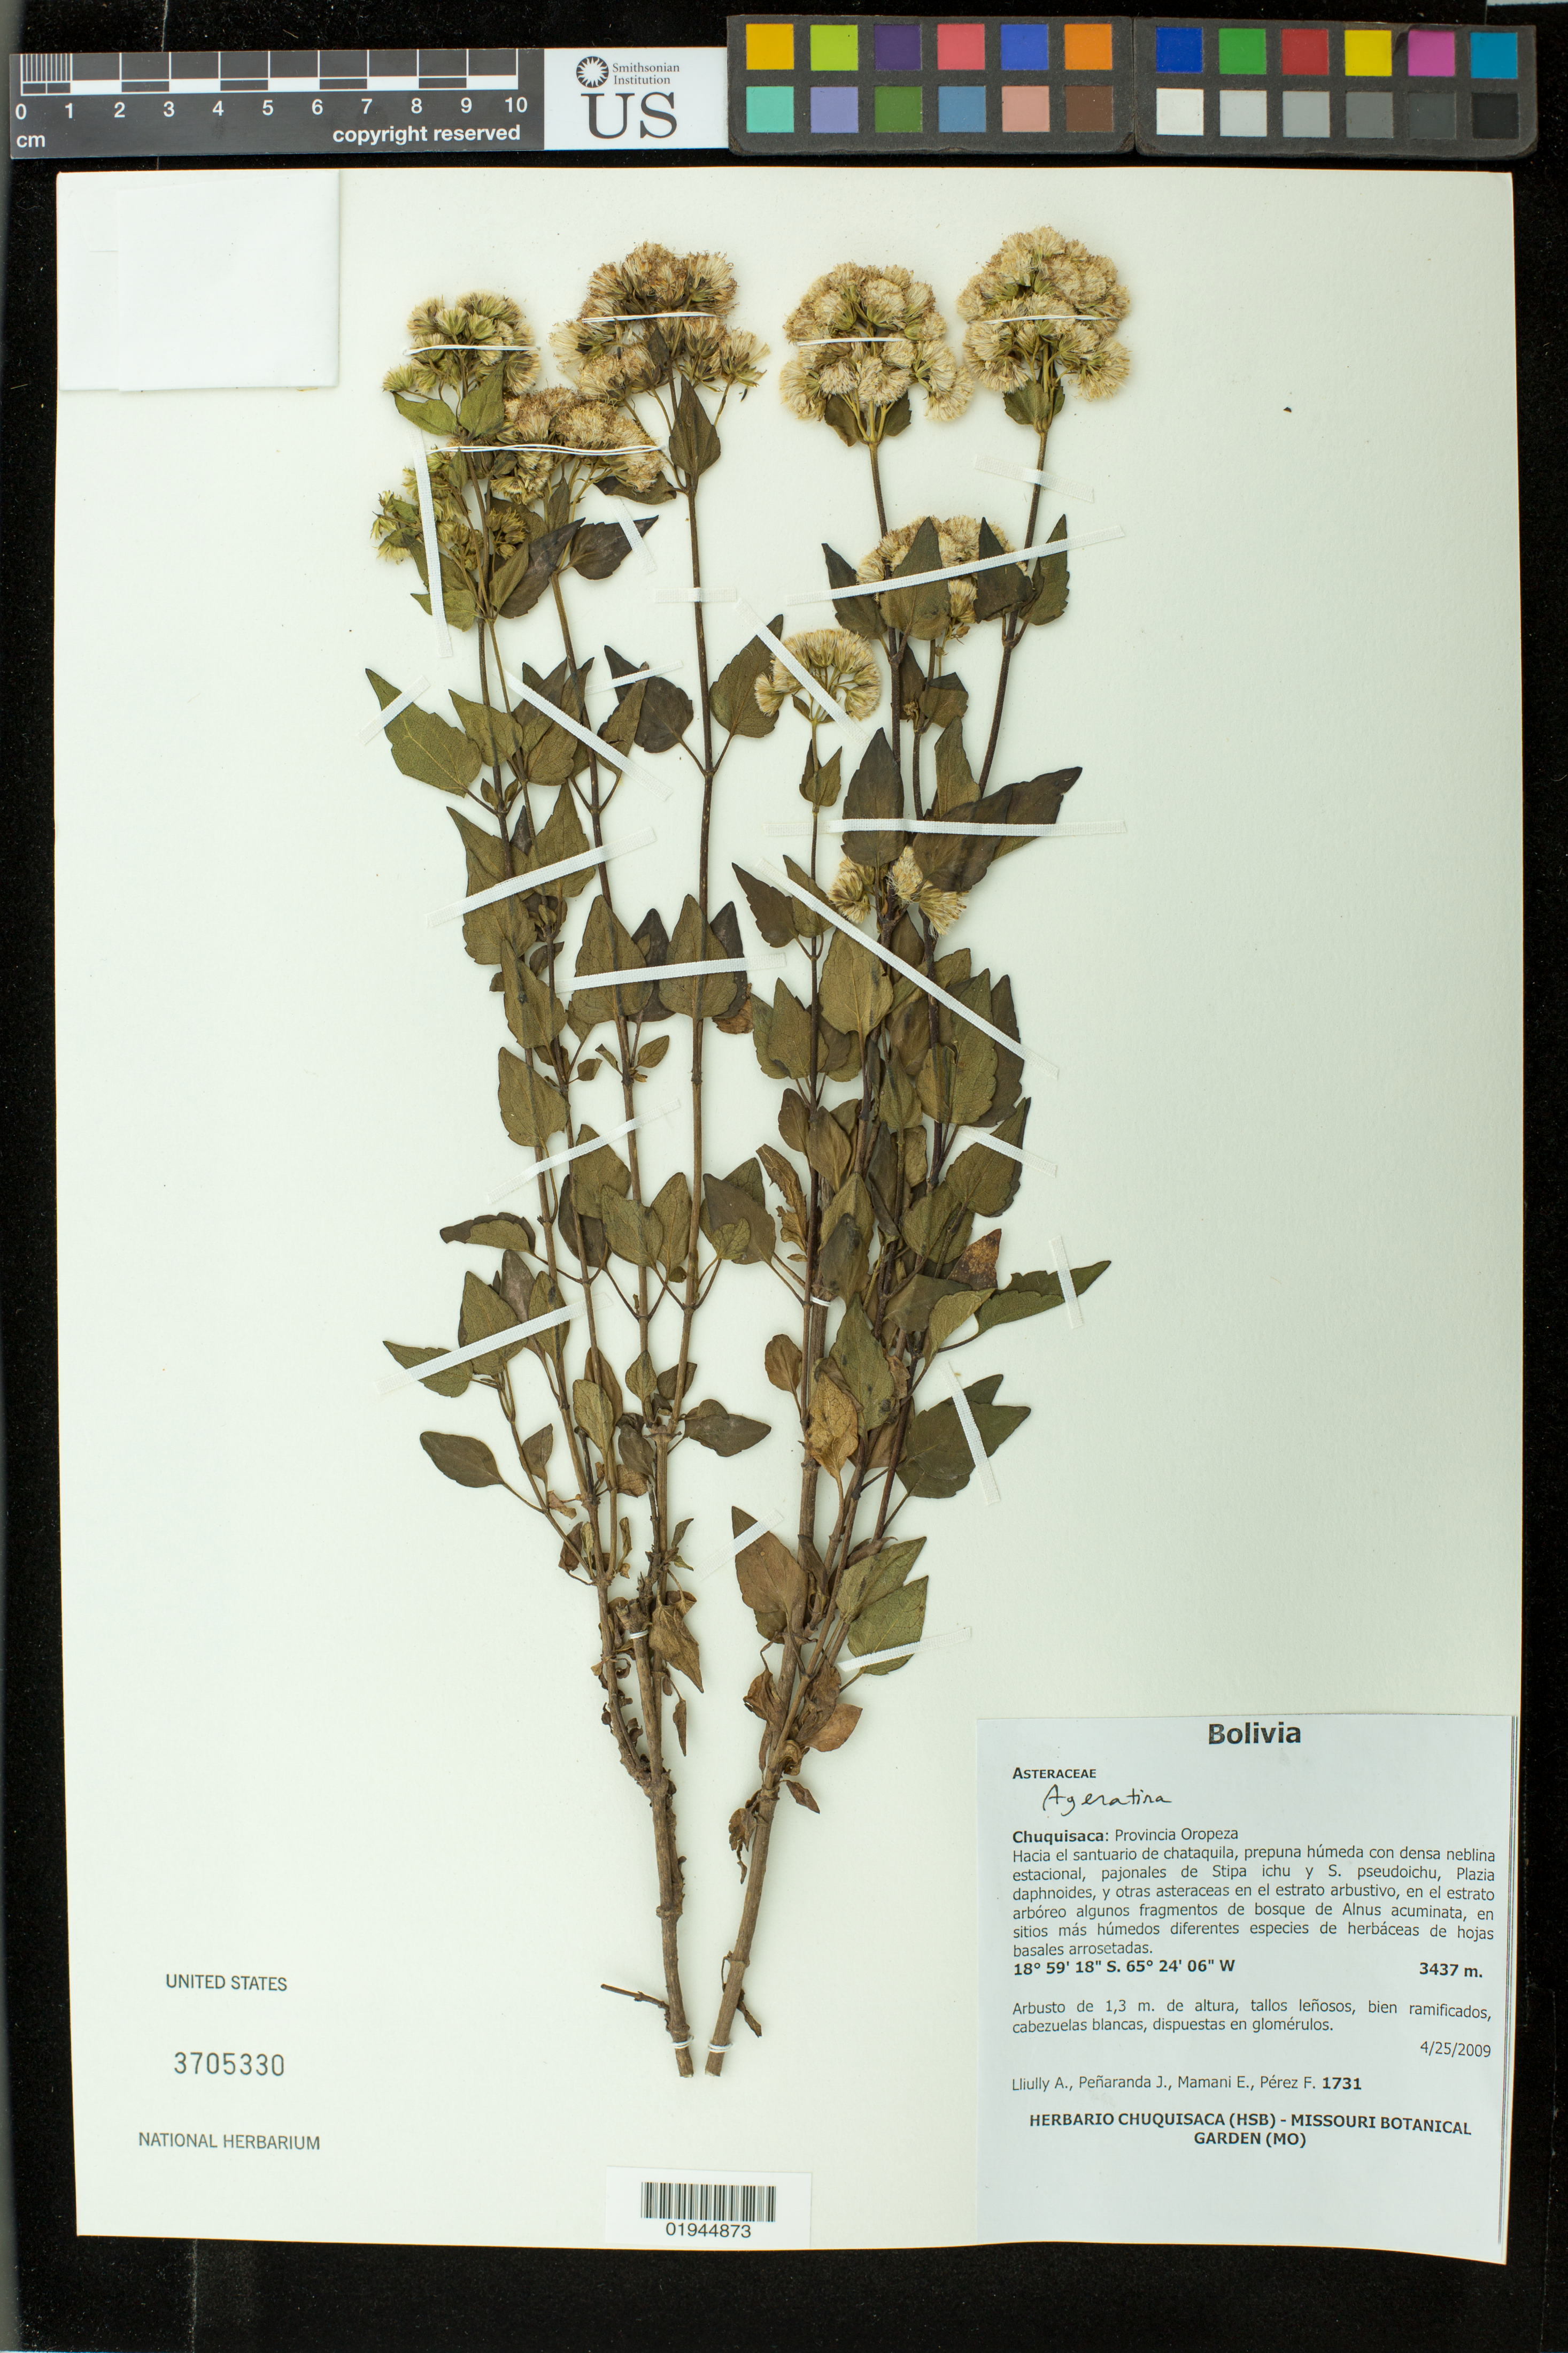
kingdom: Plantae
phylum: Tracheophyta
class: Magnoliopsida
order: Asterales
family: Asteraceae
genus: Ageratina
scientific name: Ageratina sp.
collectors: A. Lliully, J. Penaranda, E. Mamani & F. Perez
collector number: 1731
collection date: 2009-04-25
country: Bolivia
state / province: Chuquisaca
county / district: Oropeza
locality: Hacia el santuario de chataquila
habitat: prepuna húmeda con densa neblina estacional, pajonales de Stipa ichu y S. pseudoichu, Plazia daphnoides, y otras asteraceas en el estrato arbustivo, en el estrato arboreo algunos fragmentos de bosque de Alnus acuminata, en sitios mas humedos diferentes especies de herbaceas de hojas basales arrosetades.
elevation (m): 3437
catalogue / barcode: US 3705330